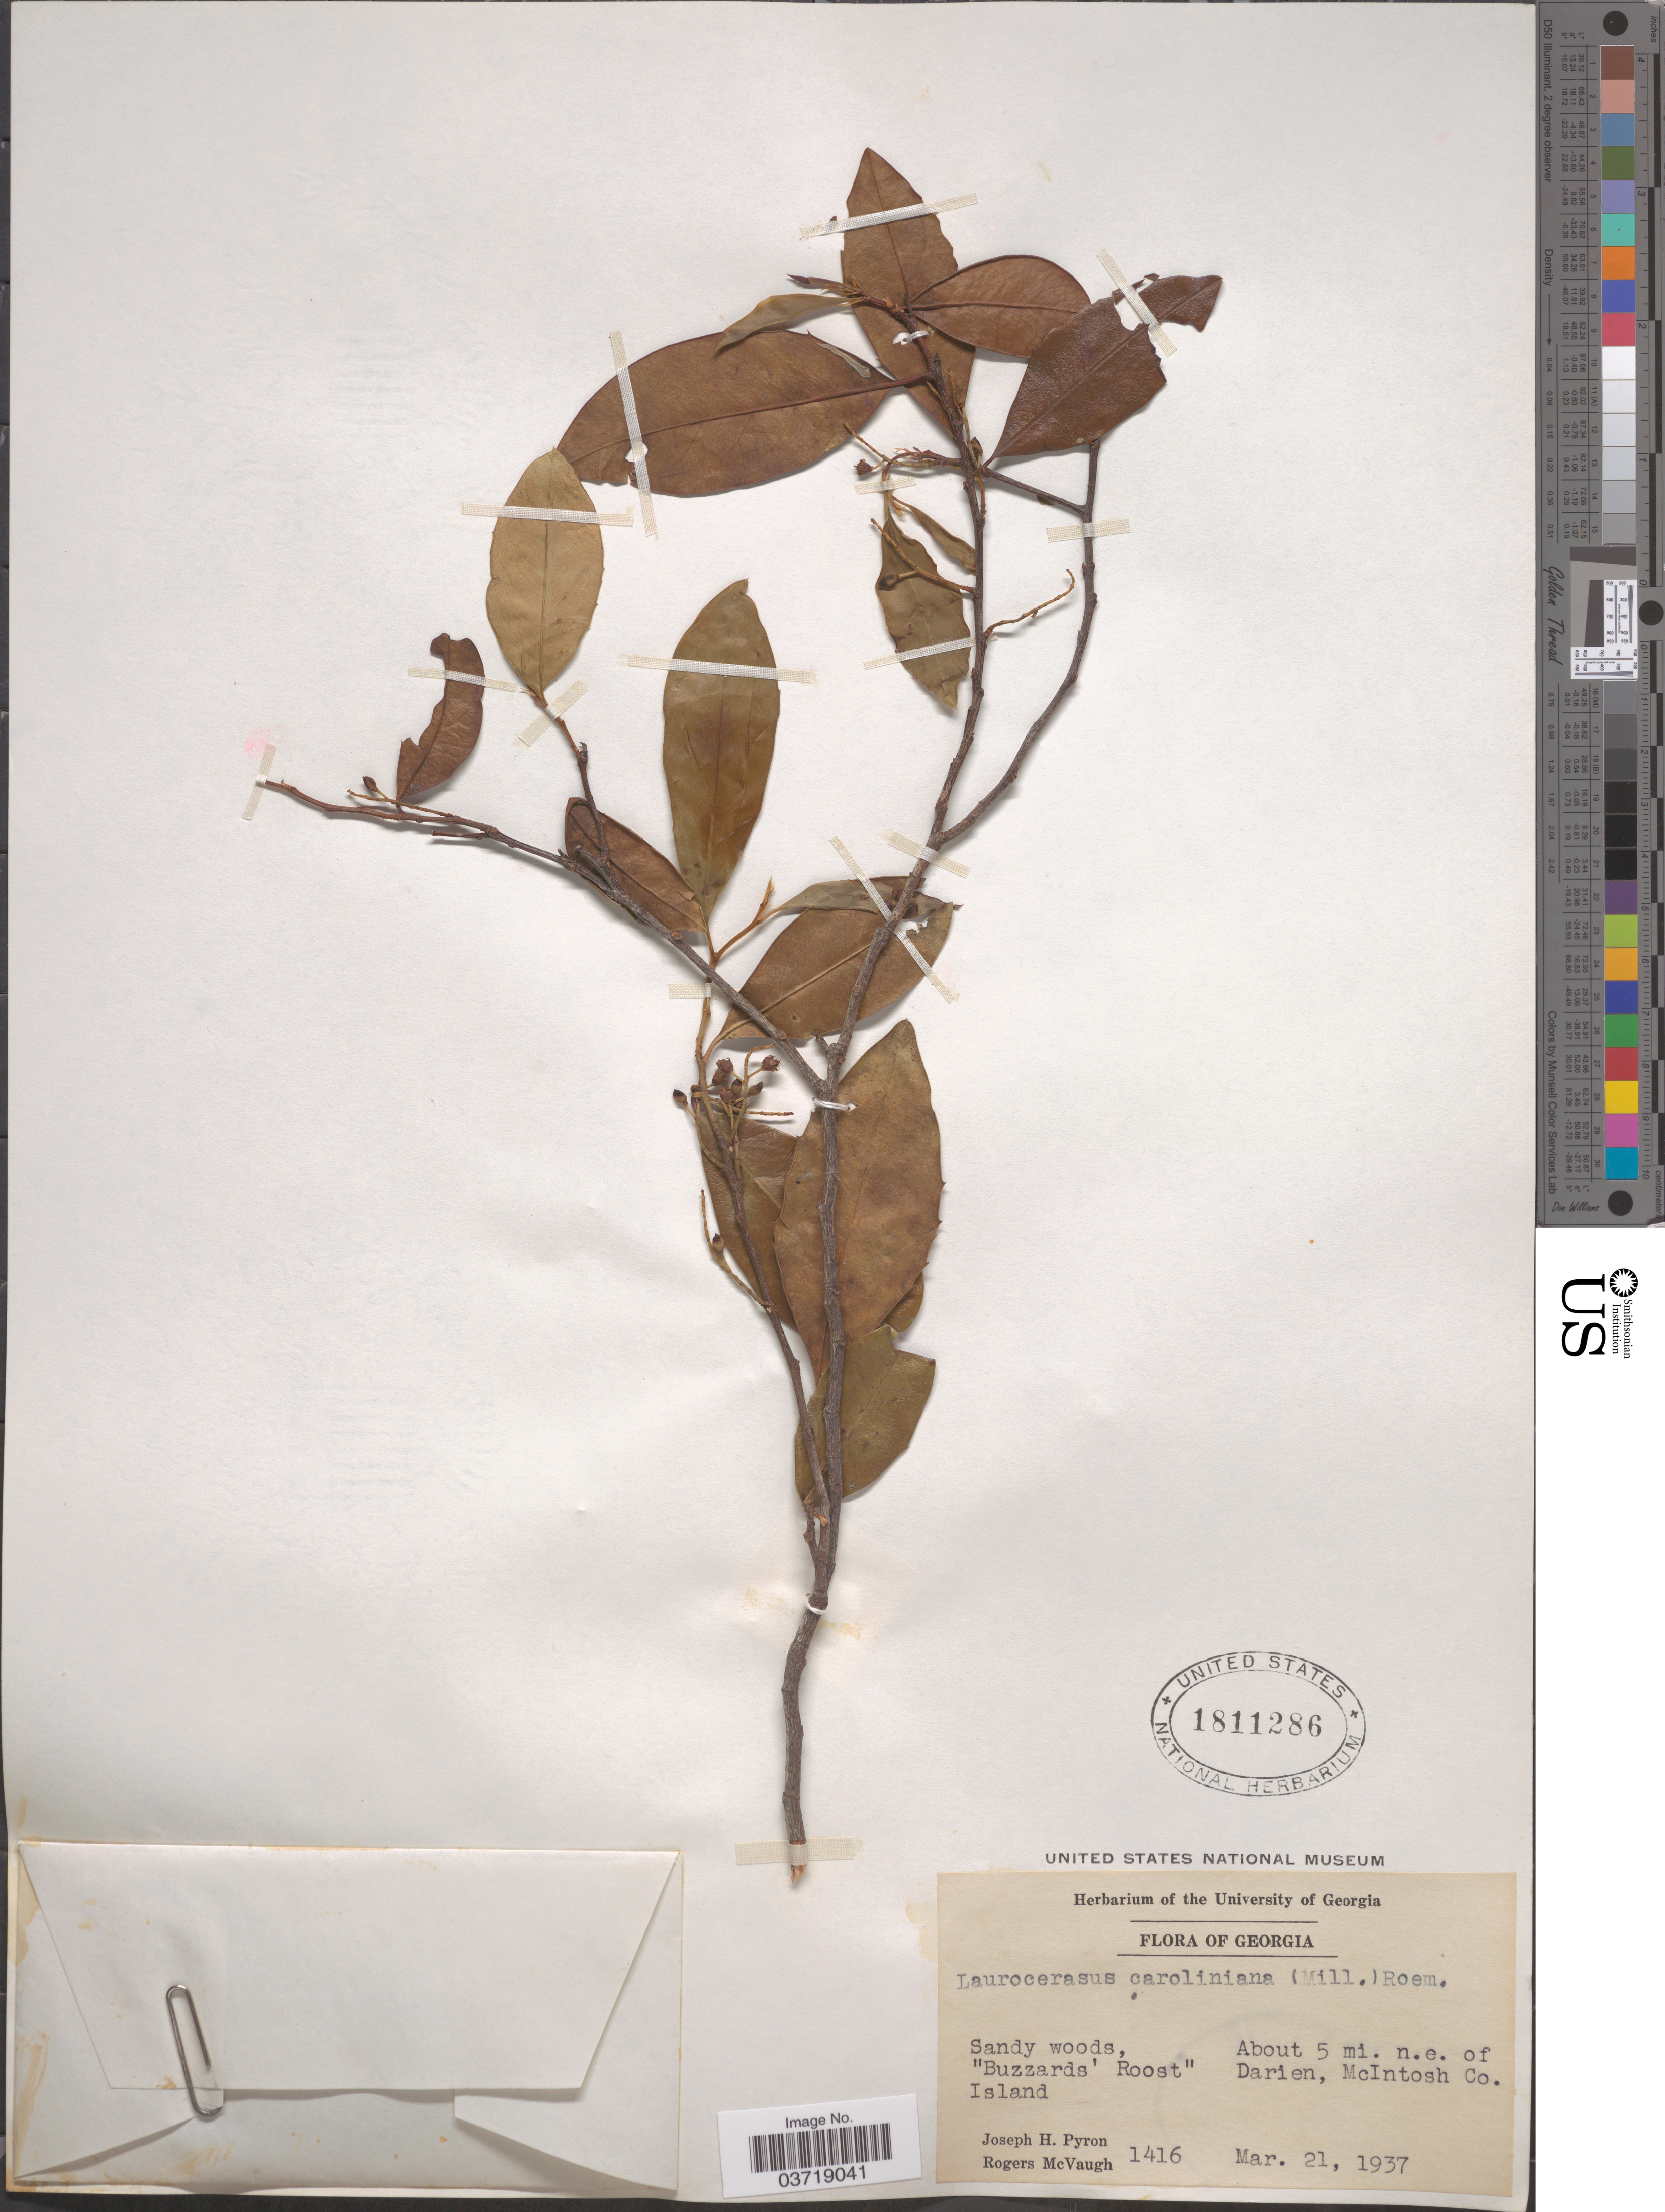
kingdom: Plantae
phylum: Tracheophyta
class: Magnoliopsida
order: Rosales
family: Rosaceae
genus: Prunus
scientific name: Prunus caroliniana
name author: (Mill.) Aiton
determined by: Strong, Mark T., (BOT), Smithsonian Institution - National Museum of Natural History (UNITED STATES)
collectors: J. H. Pyron & R. McVaugh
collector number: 1416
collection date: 1937-03-21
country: United States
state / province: Georgia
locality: Buzzards' Roost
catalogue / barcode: US 1811286